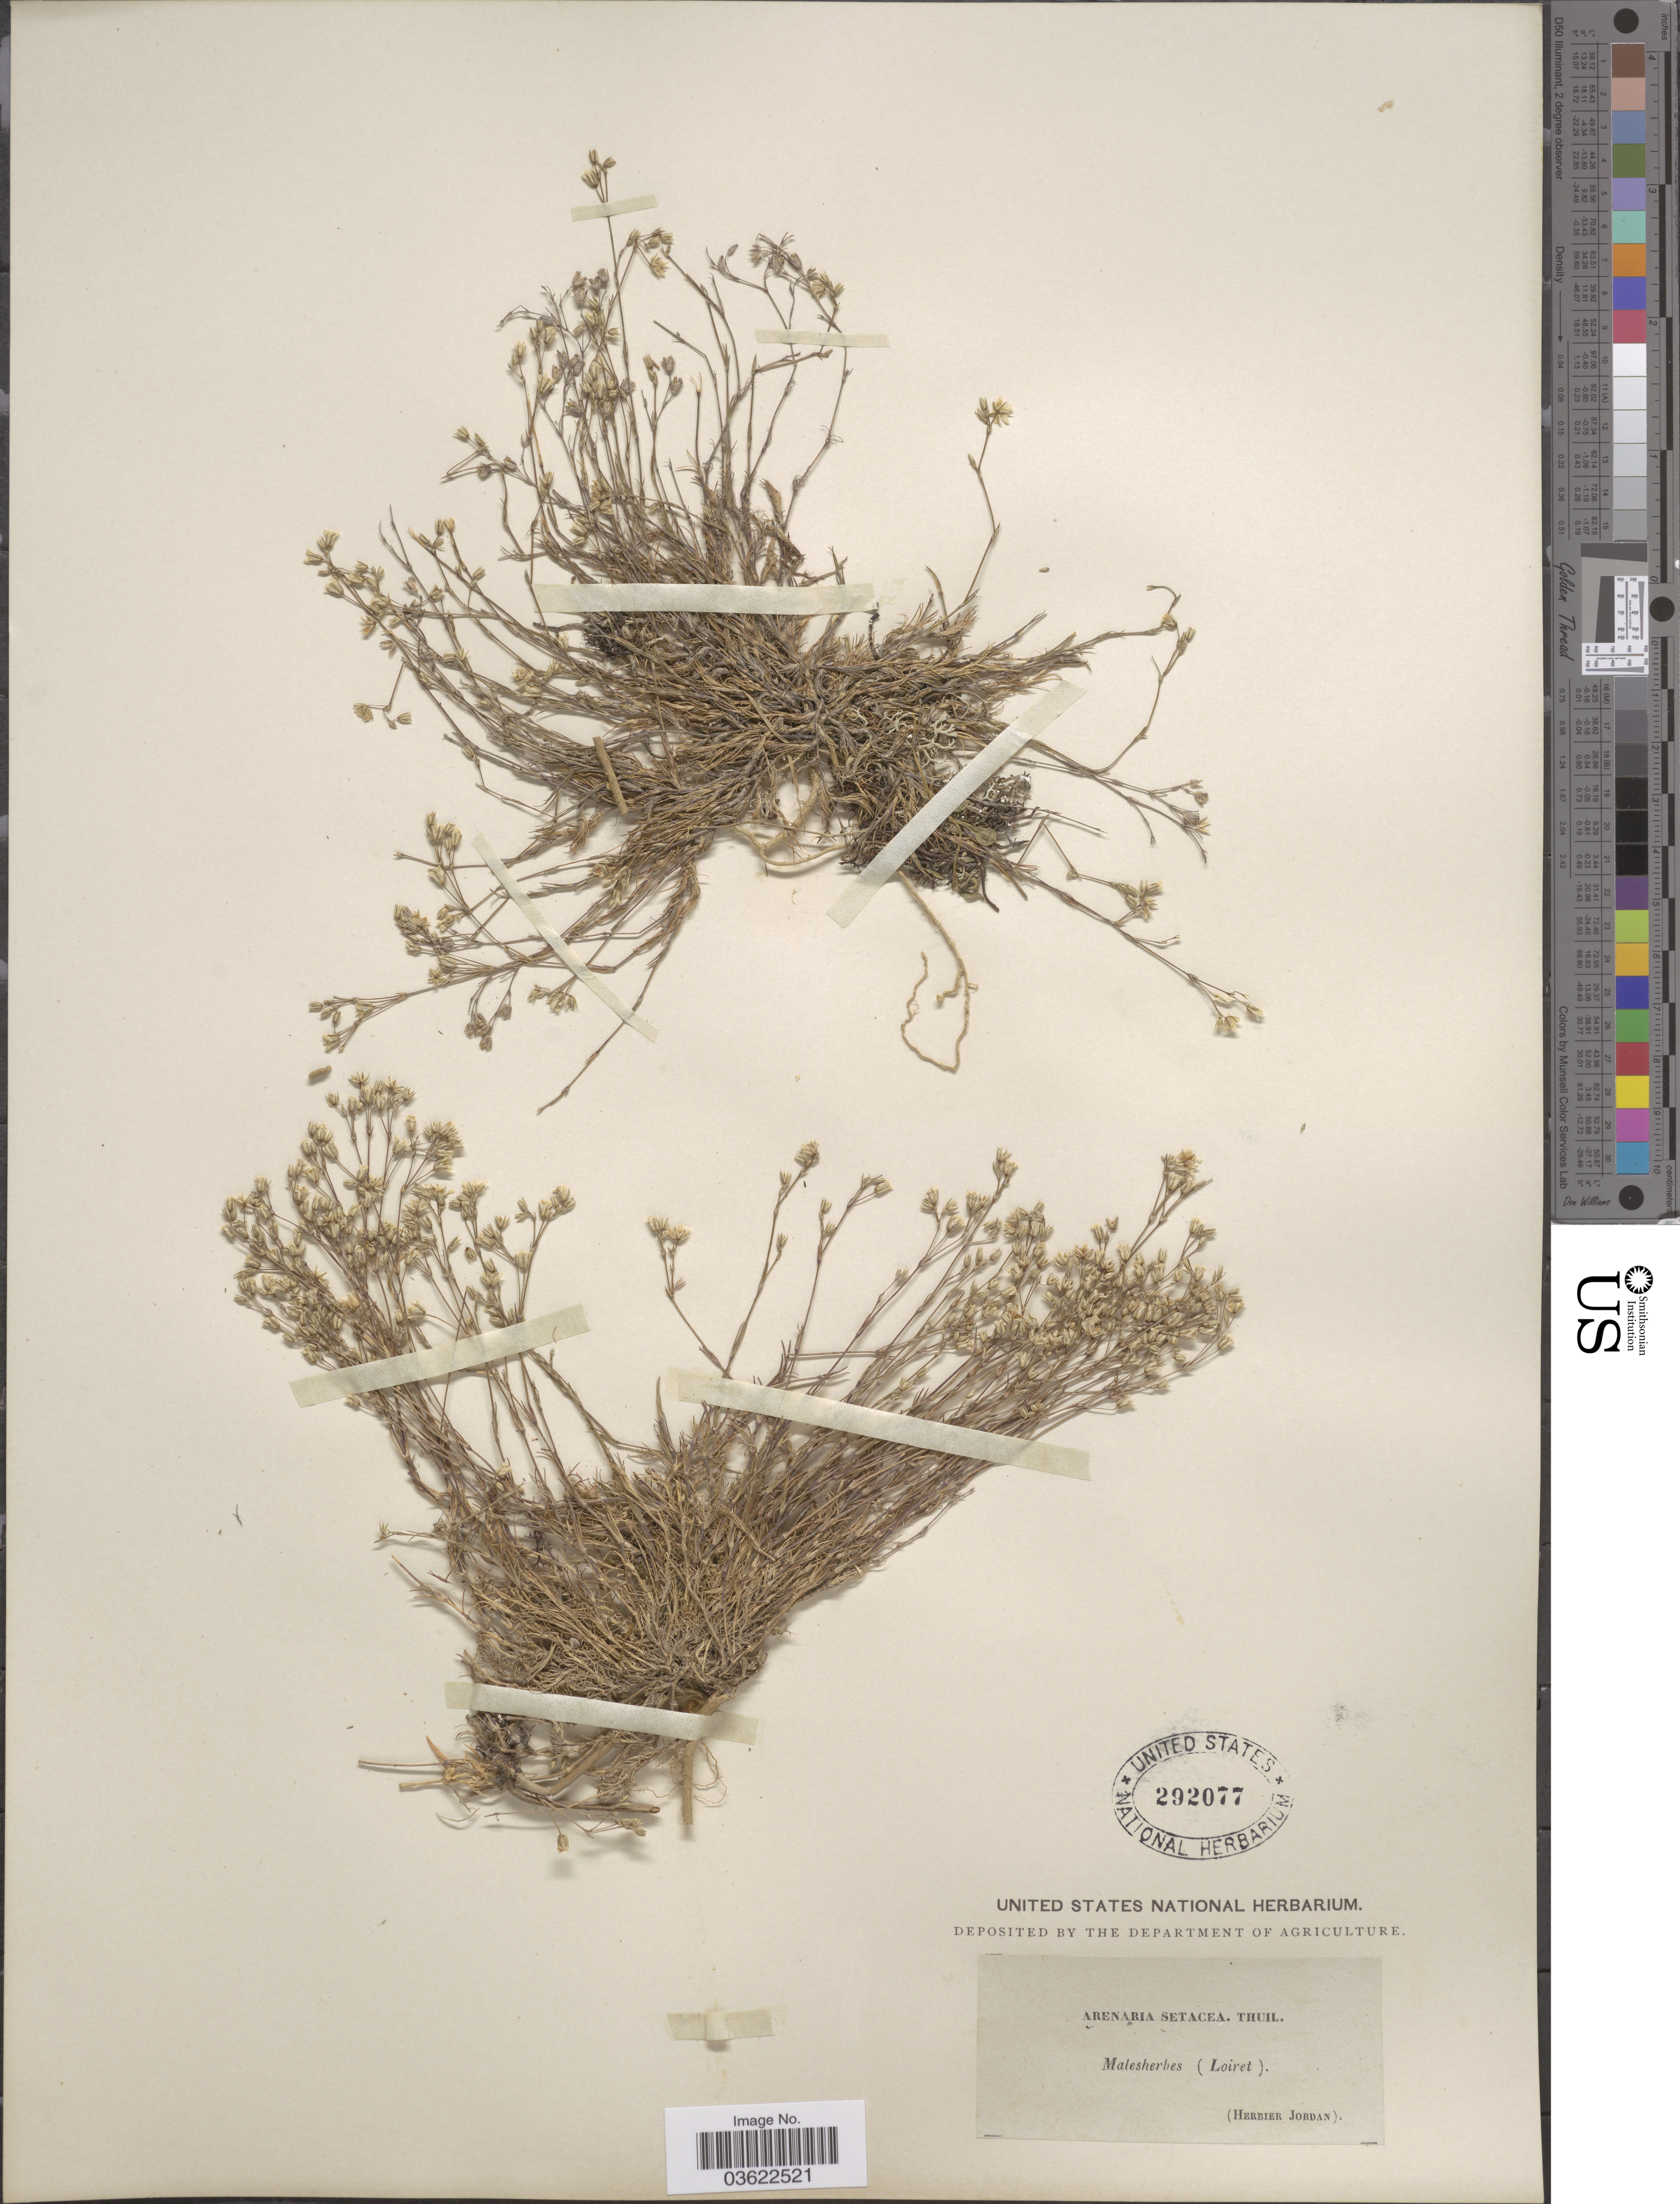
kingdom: Plantae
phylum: Tracheophyta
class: Magnoliopsida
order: Caryophyllales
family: Caryophyllaceae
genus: Arenaria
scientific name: Arenaria setacea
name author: Thuill.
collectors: ex herb. Jordan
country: France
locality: Malesherbes (Loiret).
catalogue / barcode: US 292077